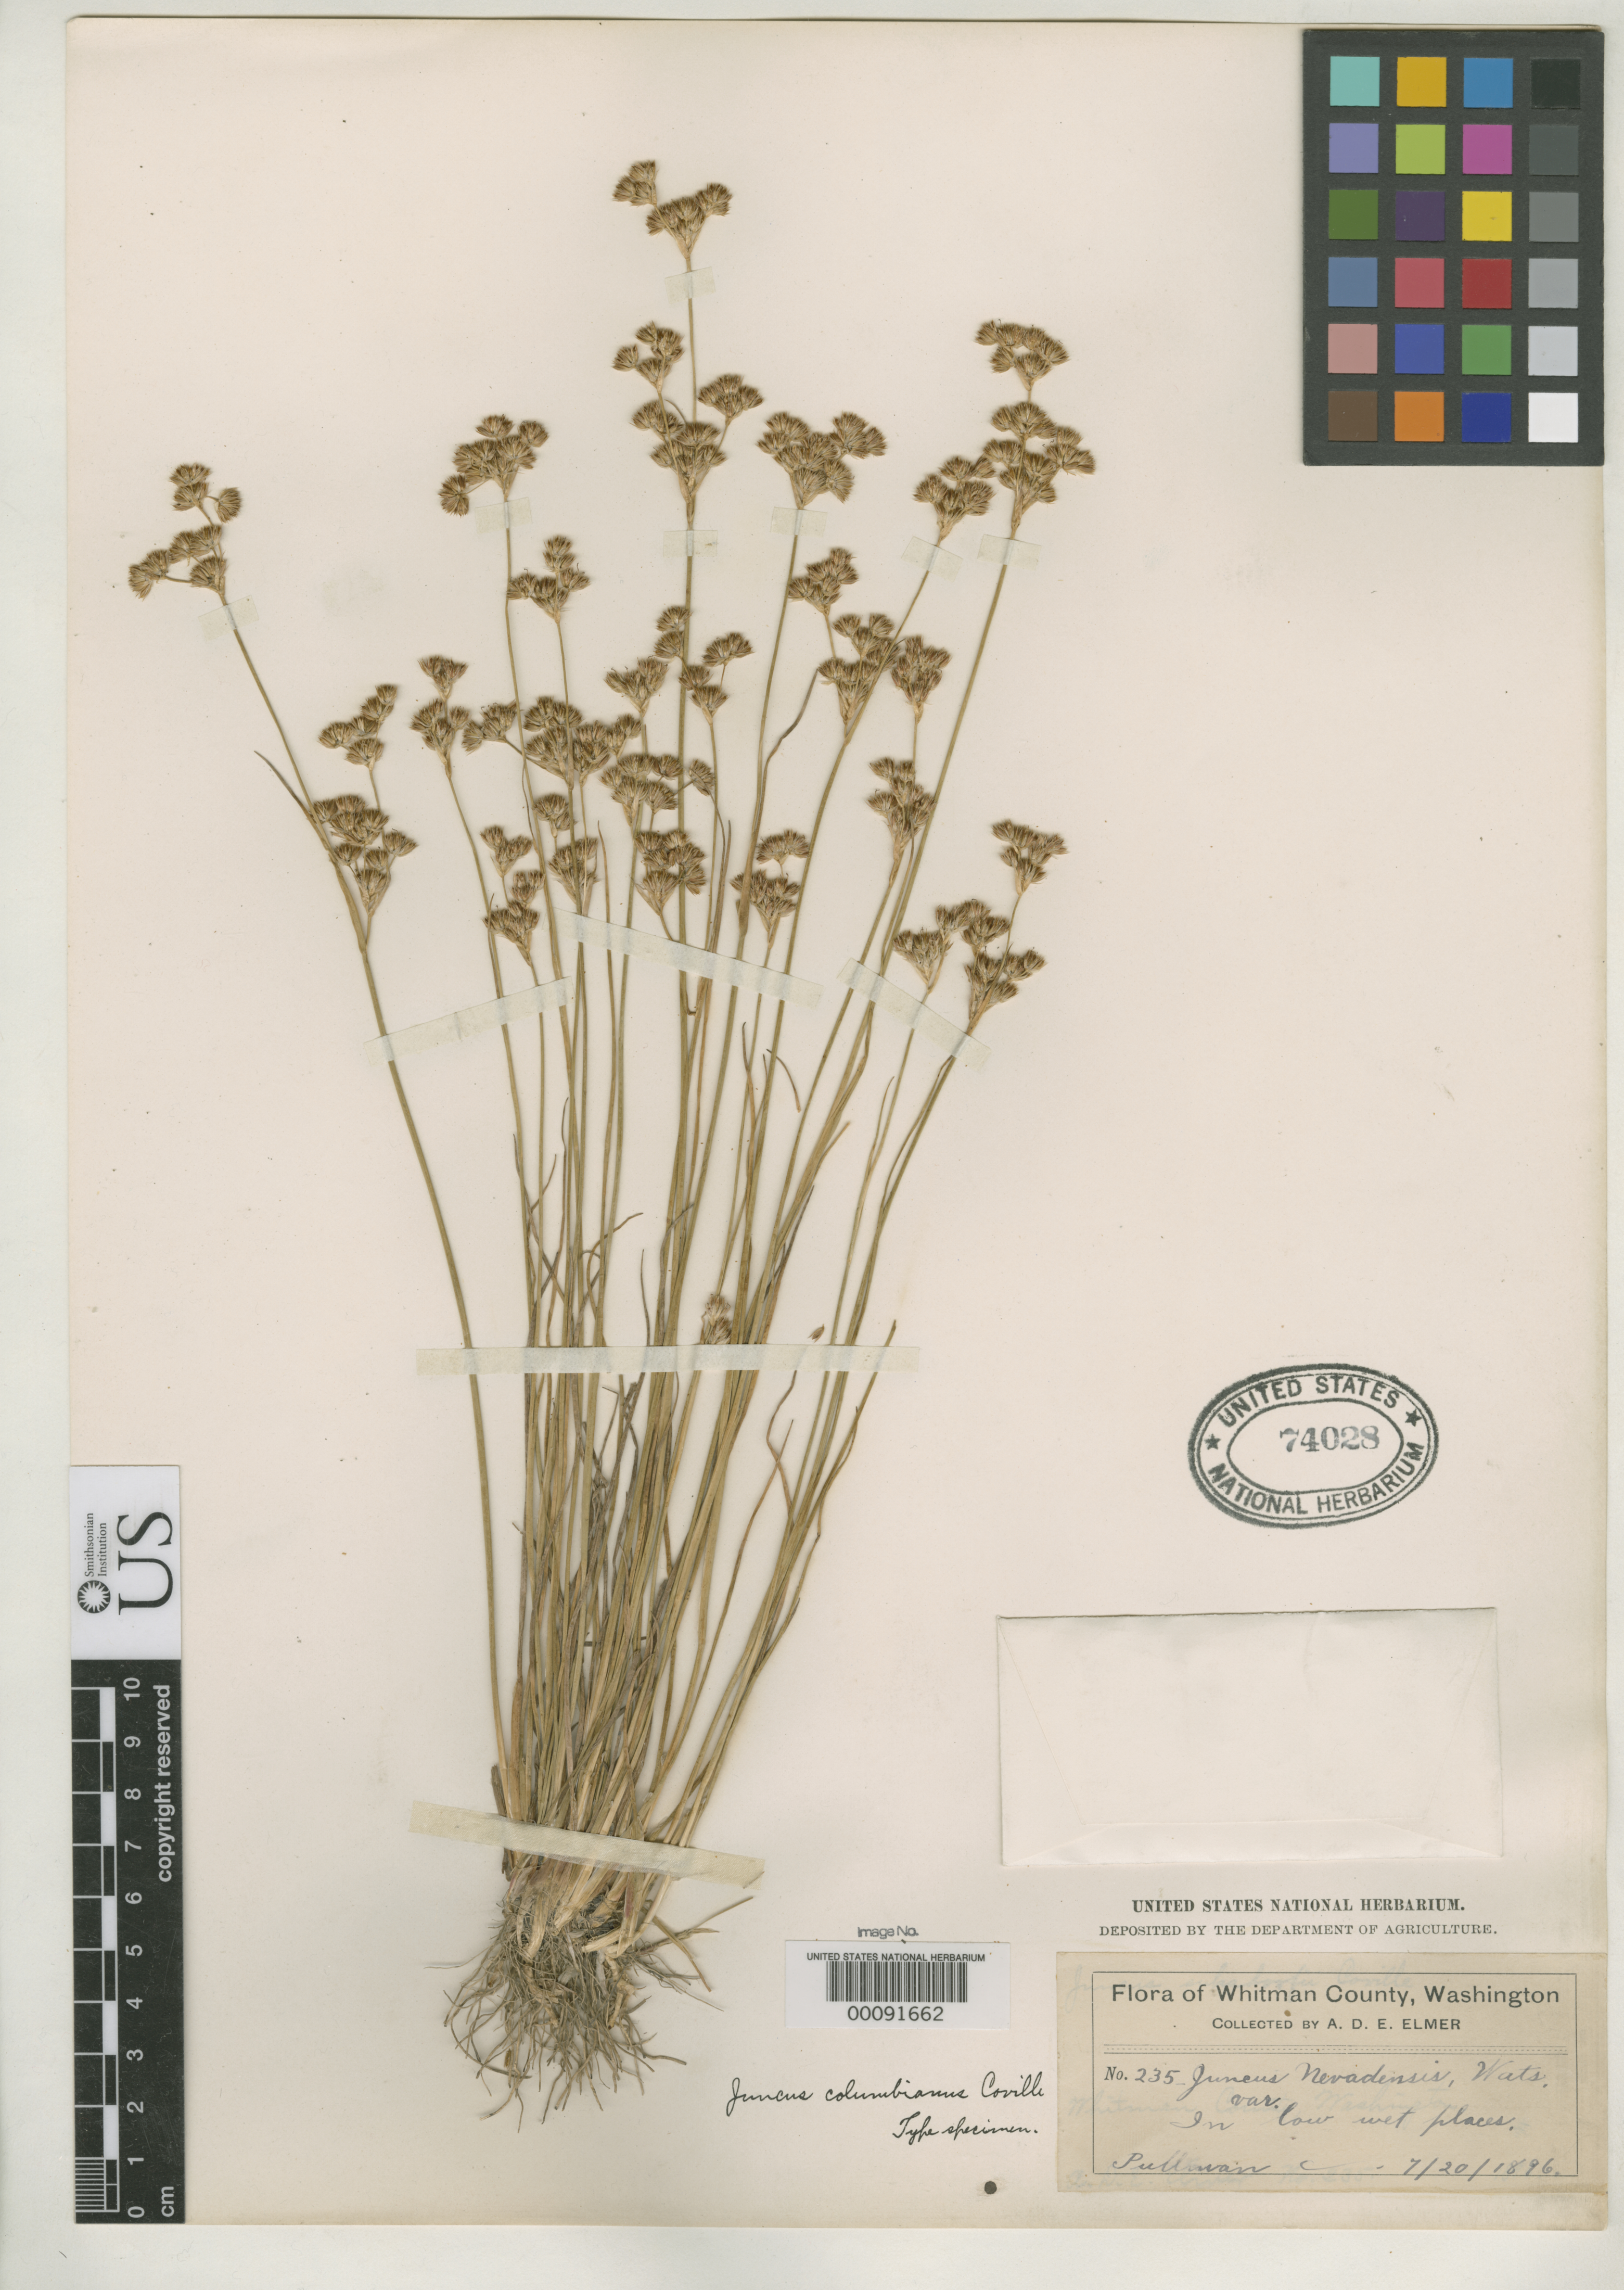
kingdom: Plantae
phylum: Tracheophyta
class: Liliopsida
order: Poales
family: Juncaceae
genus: Juncus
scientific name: Juncus columbianus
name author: Coville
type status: Holotype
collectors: A. D. E. Elmer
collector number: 235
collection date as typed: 20 Jul 1896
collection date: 1896-07-20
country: United States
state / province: Washington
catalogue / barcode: US 74028